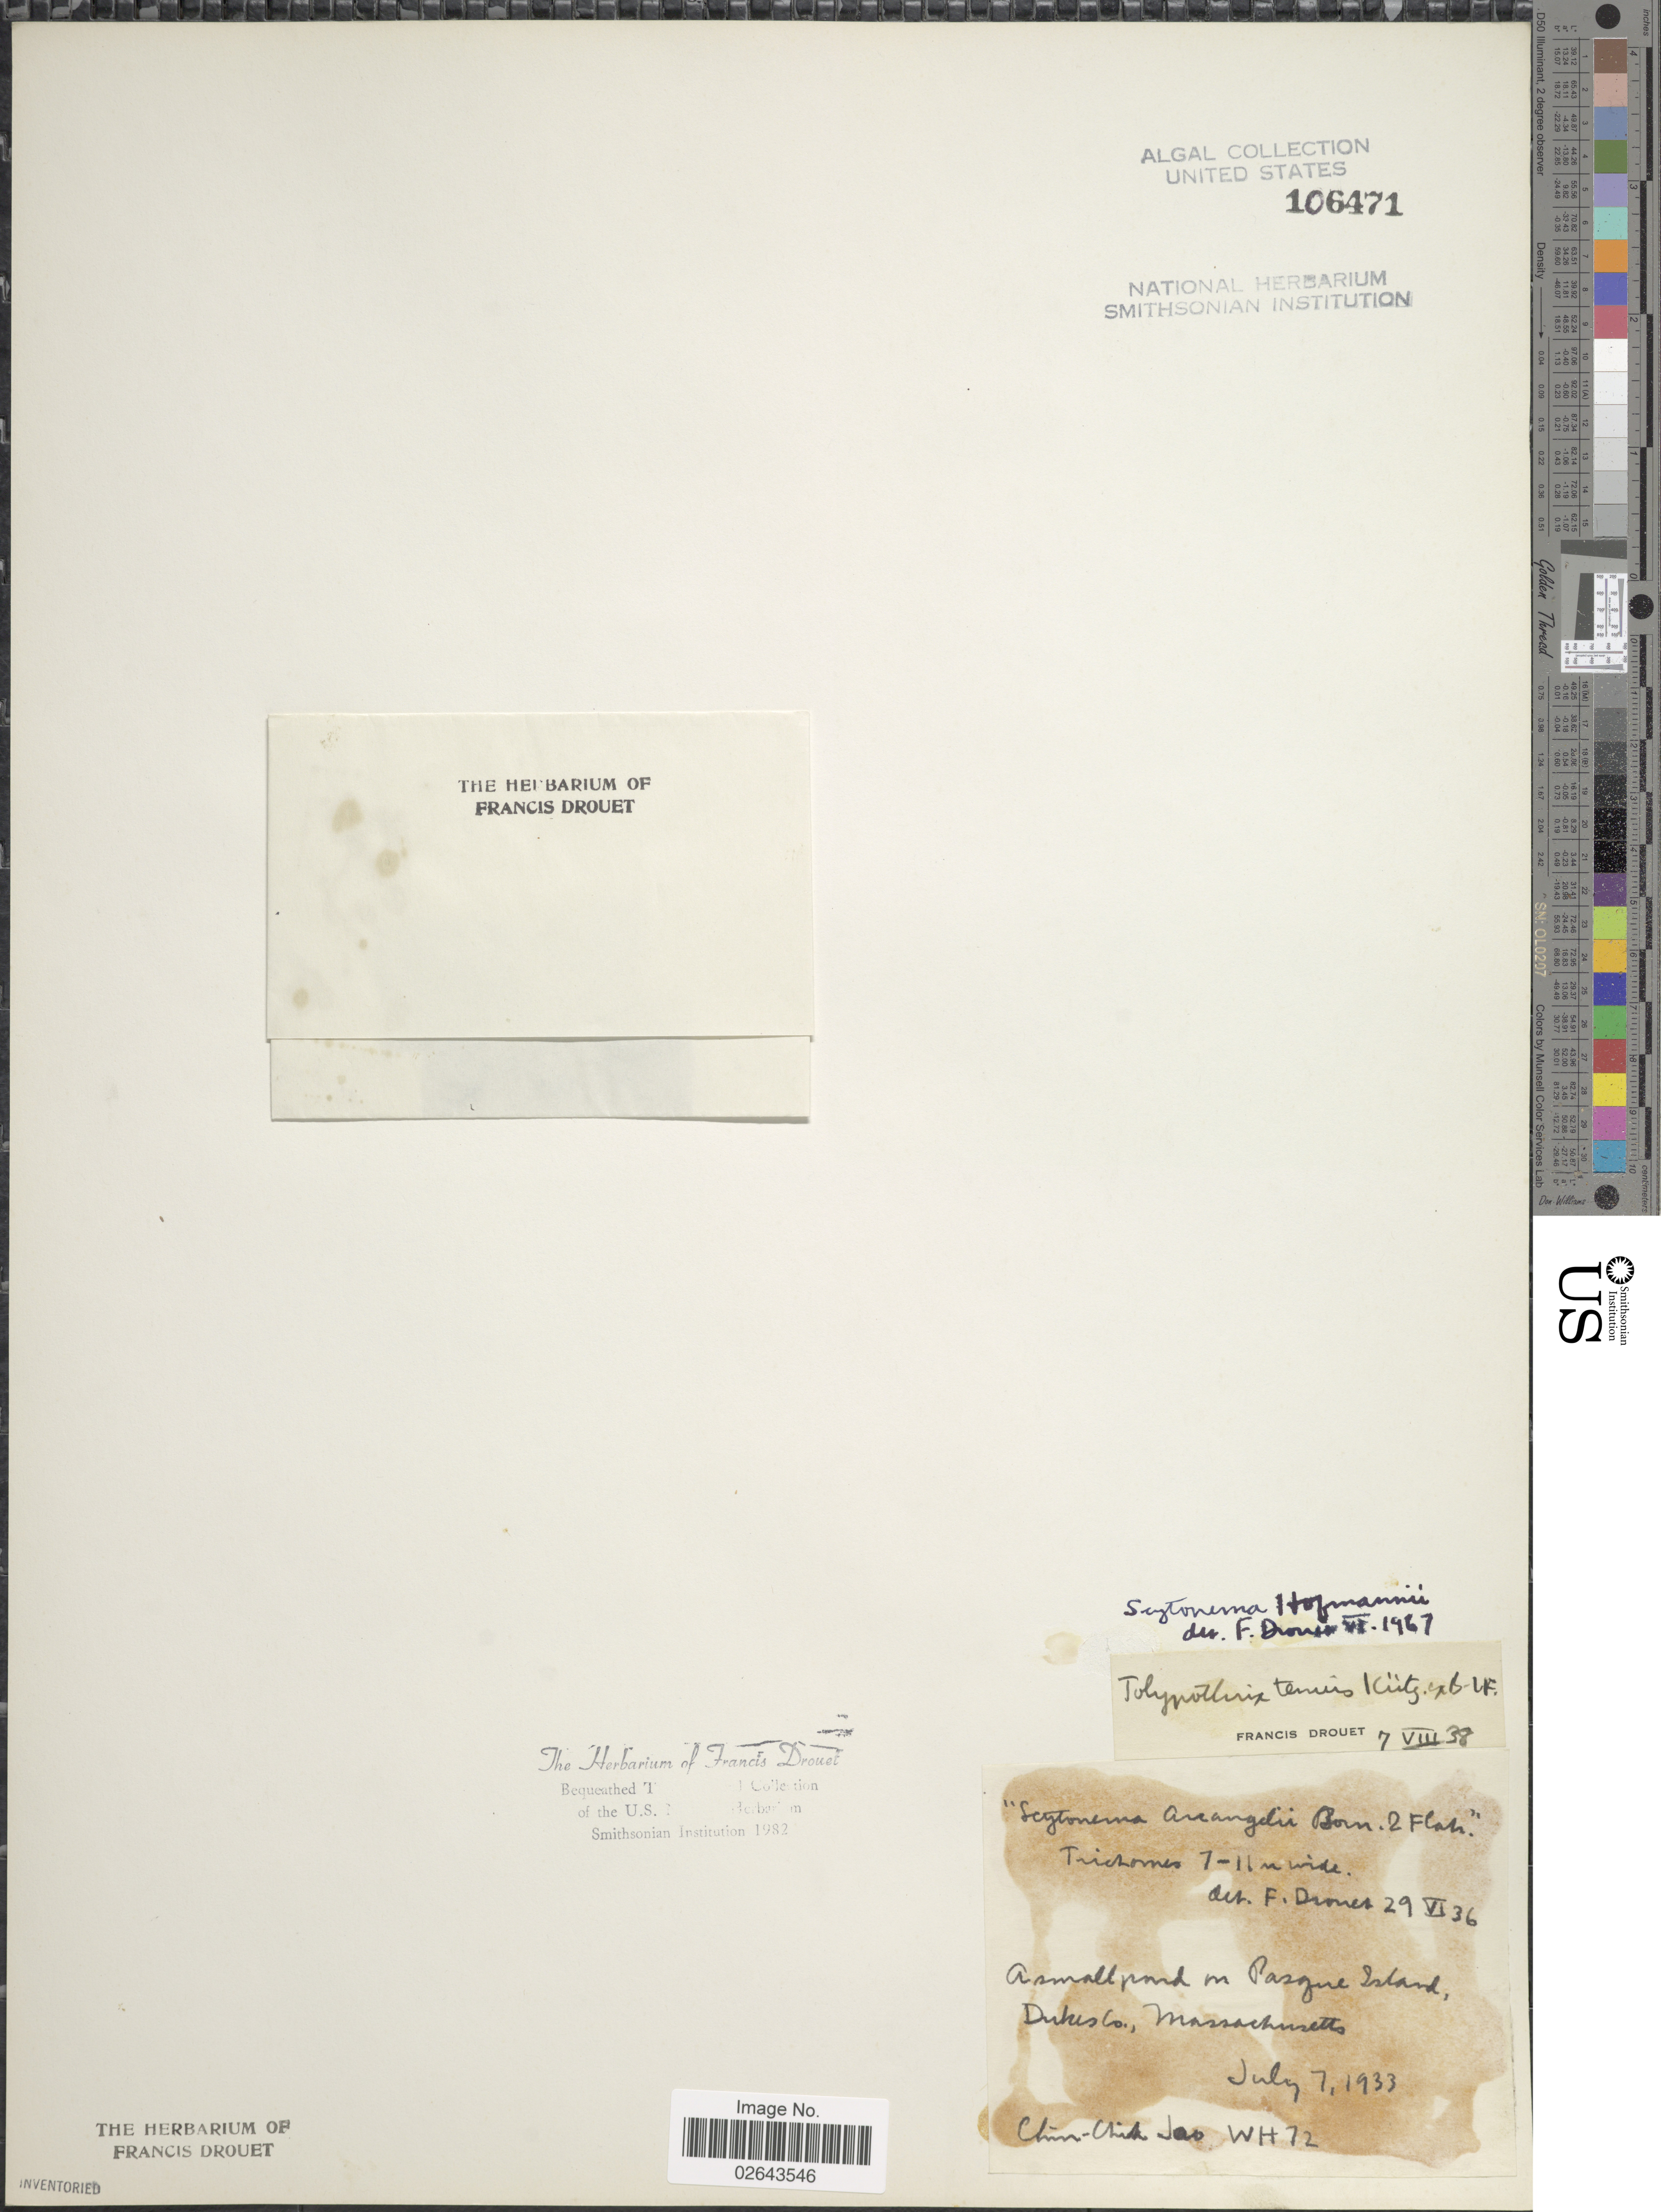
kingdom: Bacteria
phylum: Cyanobacteria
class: Cyanobacteriia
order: Cyanobacteriales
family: Scytonemataceae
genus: Scytonema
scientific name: Scytonema hofmannii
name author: C. Agardh ex Bornet & Flahault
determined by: Drouet, F. E.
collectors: C.-C. Jao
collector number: Wh72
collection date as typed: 07 Jul 1933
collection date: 1933-07-07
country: United States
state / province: Massachusetts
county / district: Dukes County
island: Pasque Island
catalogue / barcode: US 106471